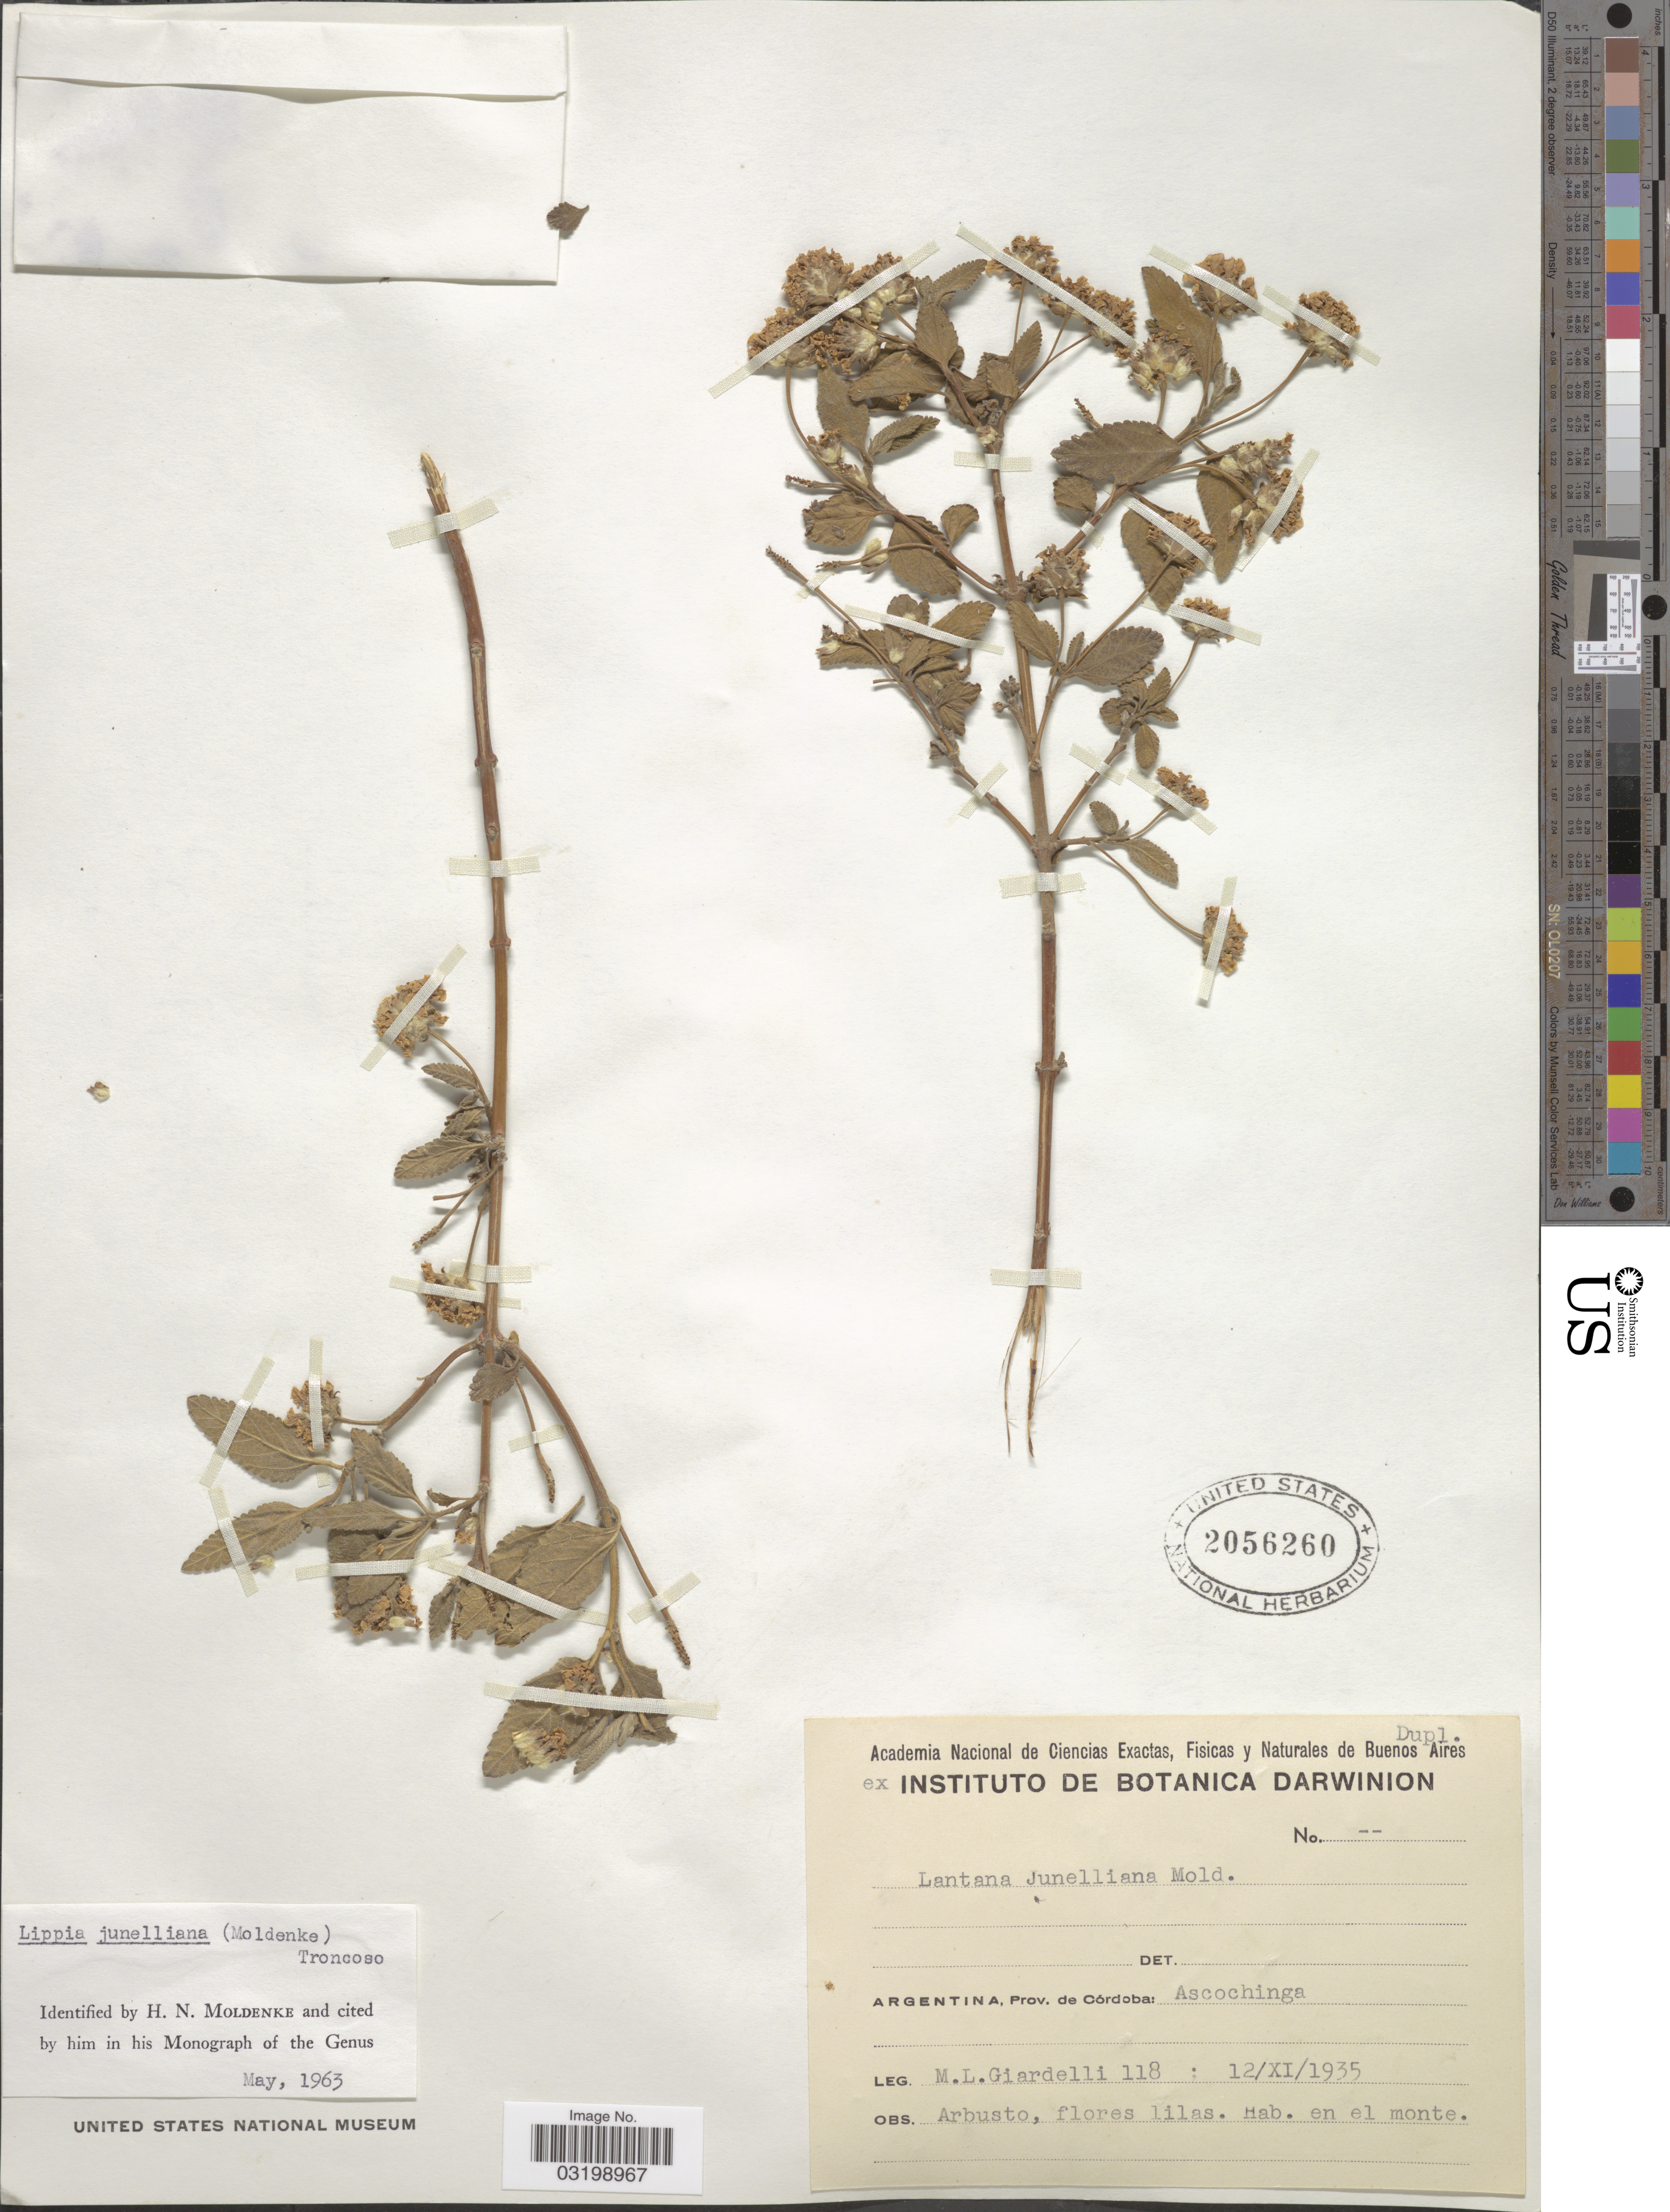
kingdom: Plantae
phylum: Tracheophyta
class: Magnoliopsida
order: Lamiales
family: Verbenaceae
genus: Lippia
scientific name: Lippia junelliana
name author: (Moldenke) Tronc.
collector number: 118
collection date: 1935-11-12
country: Argentina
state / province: Cordoba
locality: Ascochinga.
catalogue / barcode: US 2056260